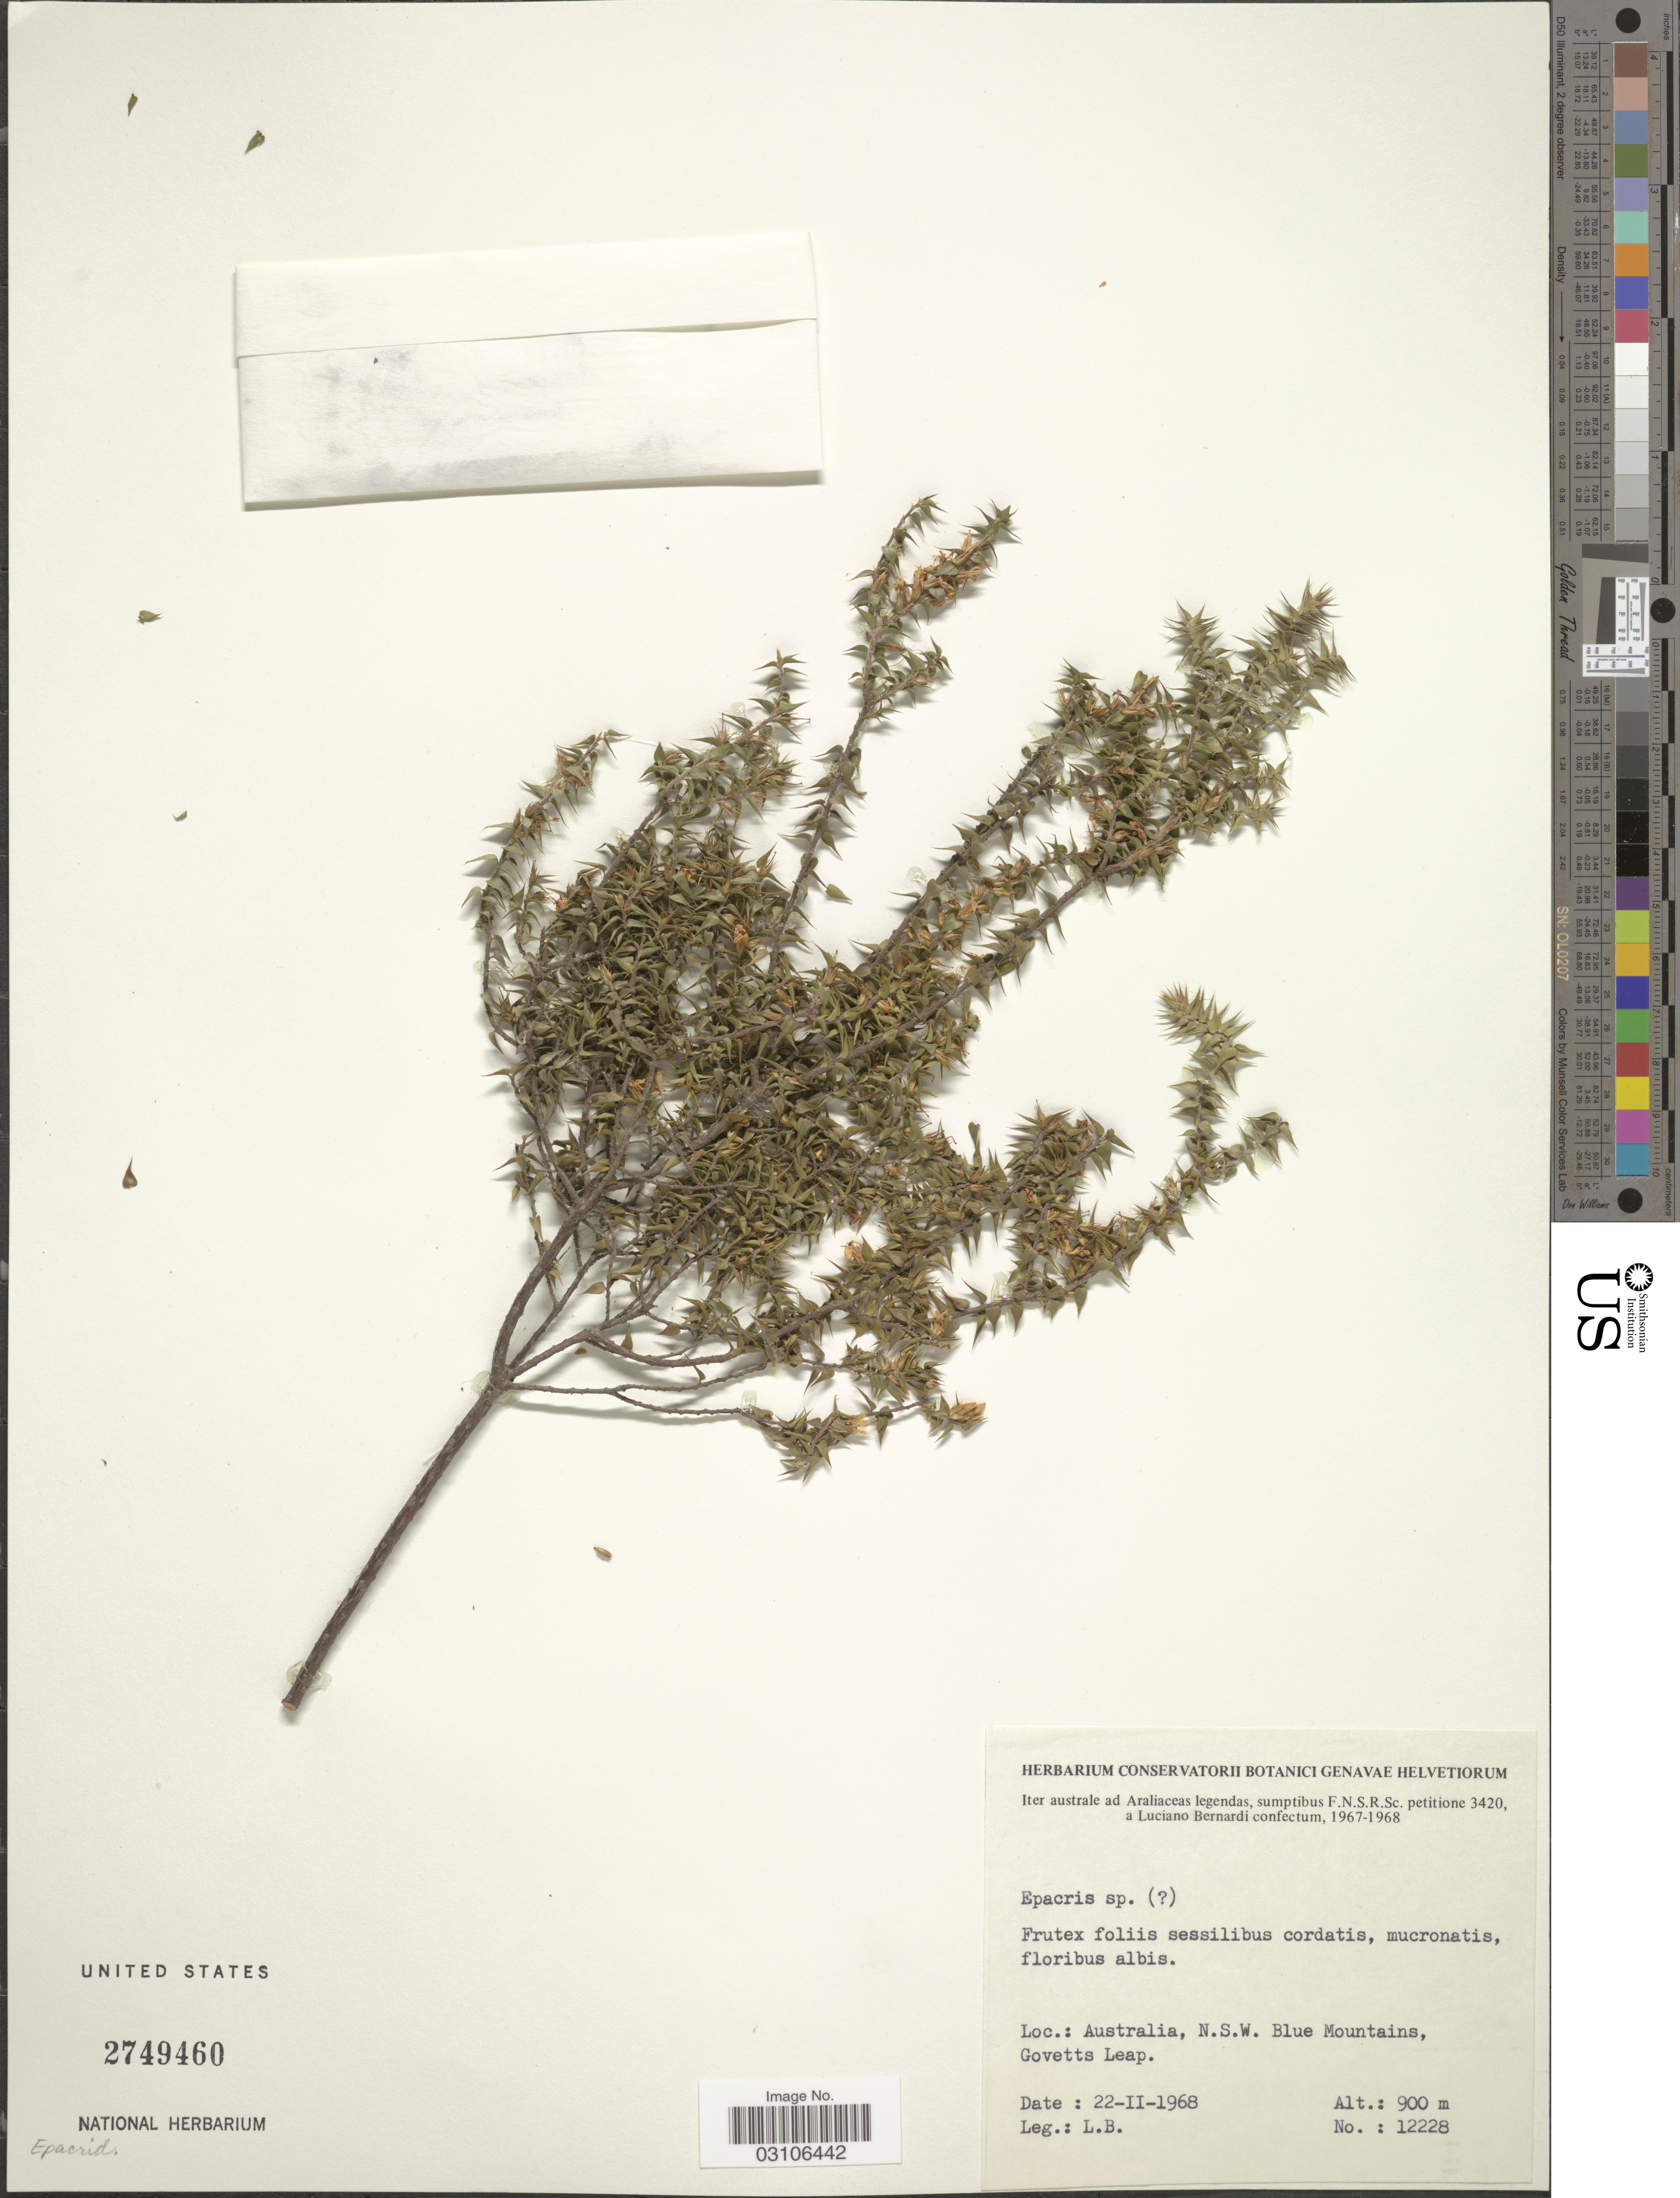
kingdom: Plantae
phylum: Tracheophyta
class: Magnoliopsida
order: Ericales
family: Ericaceae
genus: Epacris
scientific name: Epacris sp.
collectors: L. Bernardi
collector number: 12228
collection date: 1968-02-22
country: Australia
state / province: New South Wales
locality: Blue Mountains, Govetts Leap.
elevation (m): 900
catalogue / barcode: US 2749460